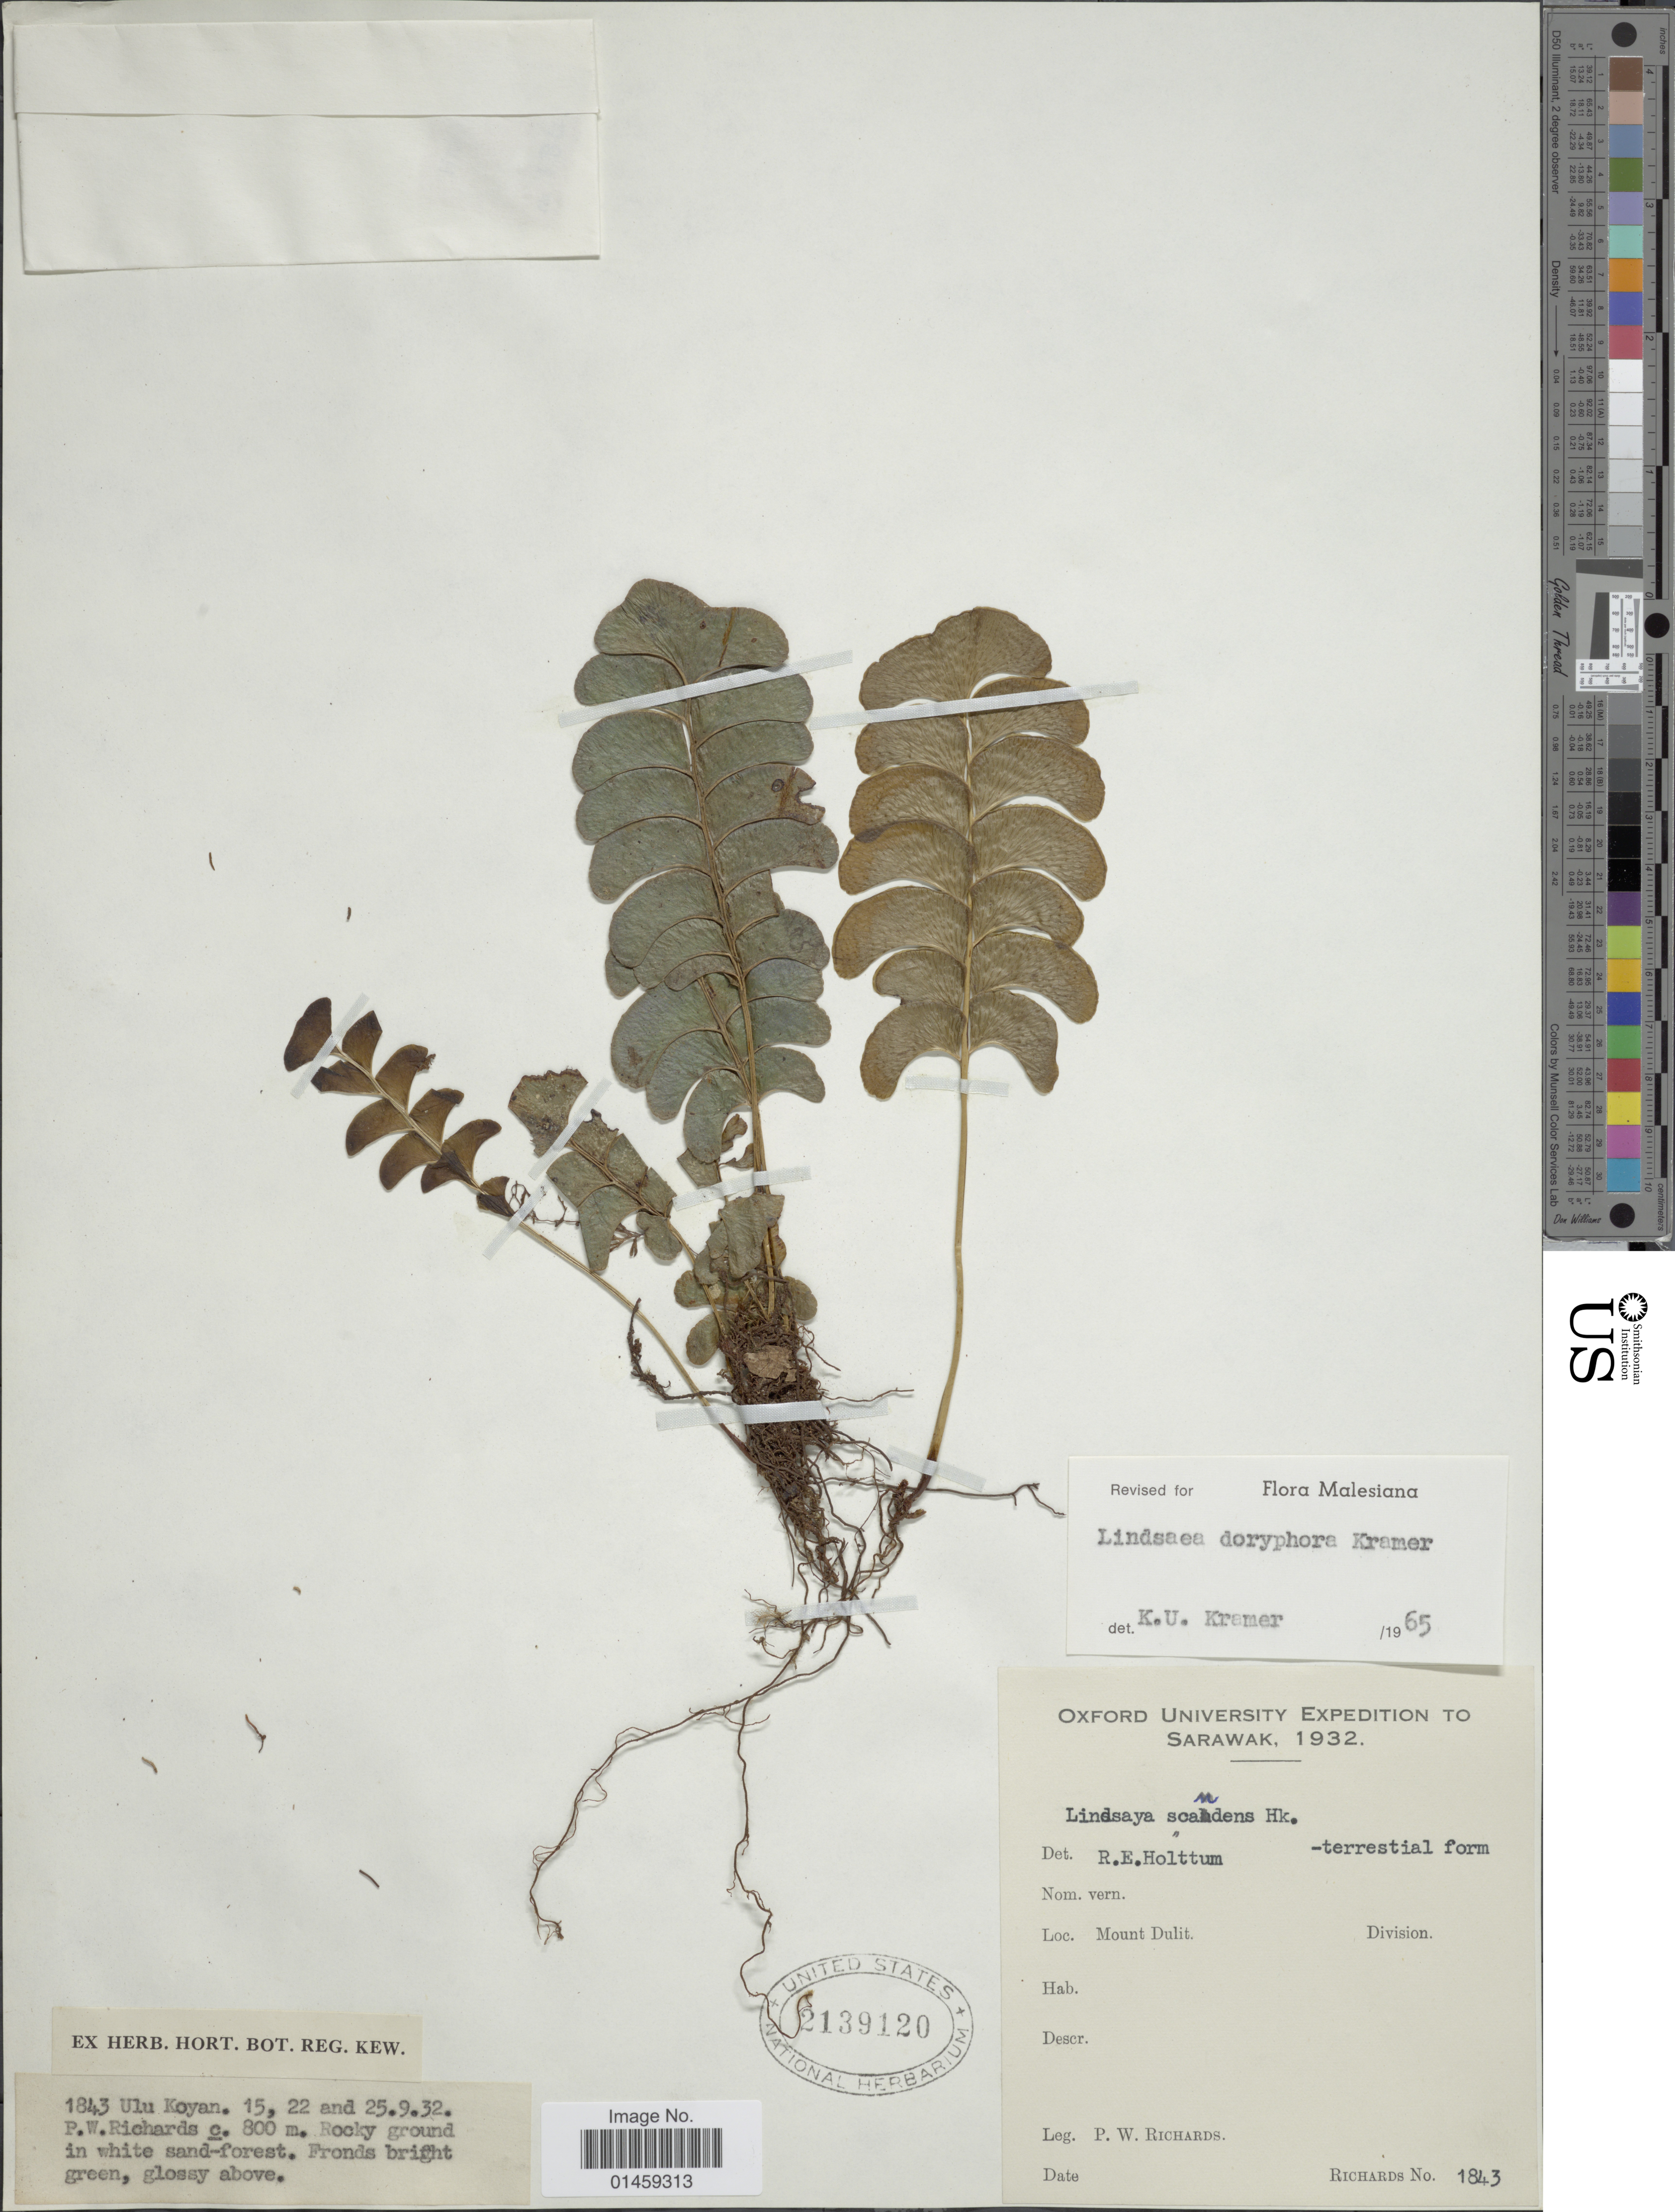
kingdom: Plantae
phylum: Tracheophyta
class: Polypodiopsida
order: Polypodiales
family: Lindsaeaceae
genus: Lindsaea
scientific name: Lindsaea doryphora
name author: K.U. Kramer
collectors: P. Richards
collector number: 1843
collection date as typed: Transcribed d/m/y: 15/9/32 to 25/9/32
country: Malaysia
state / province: Sarawak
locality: Mount dulit.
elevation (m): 800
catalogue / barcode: US 2139120